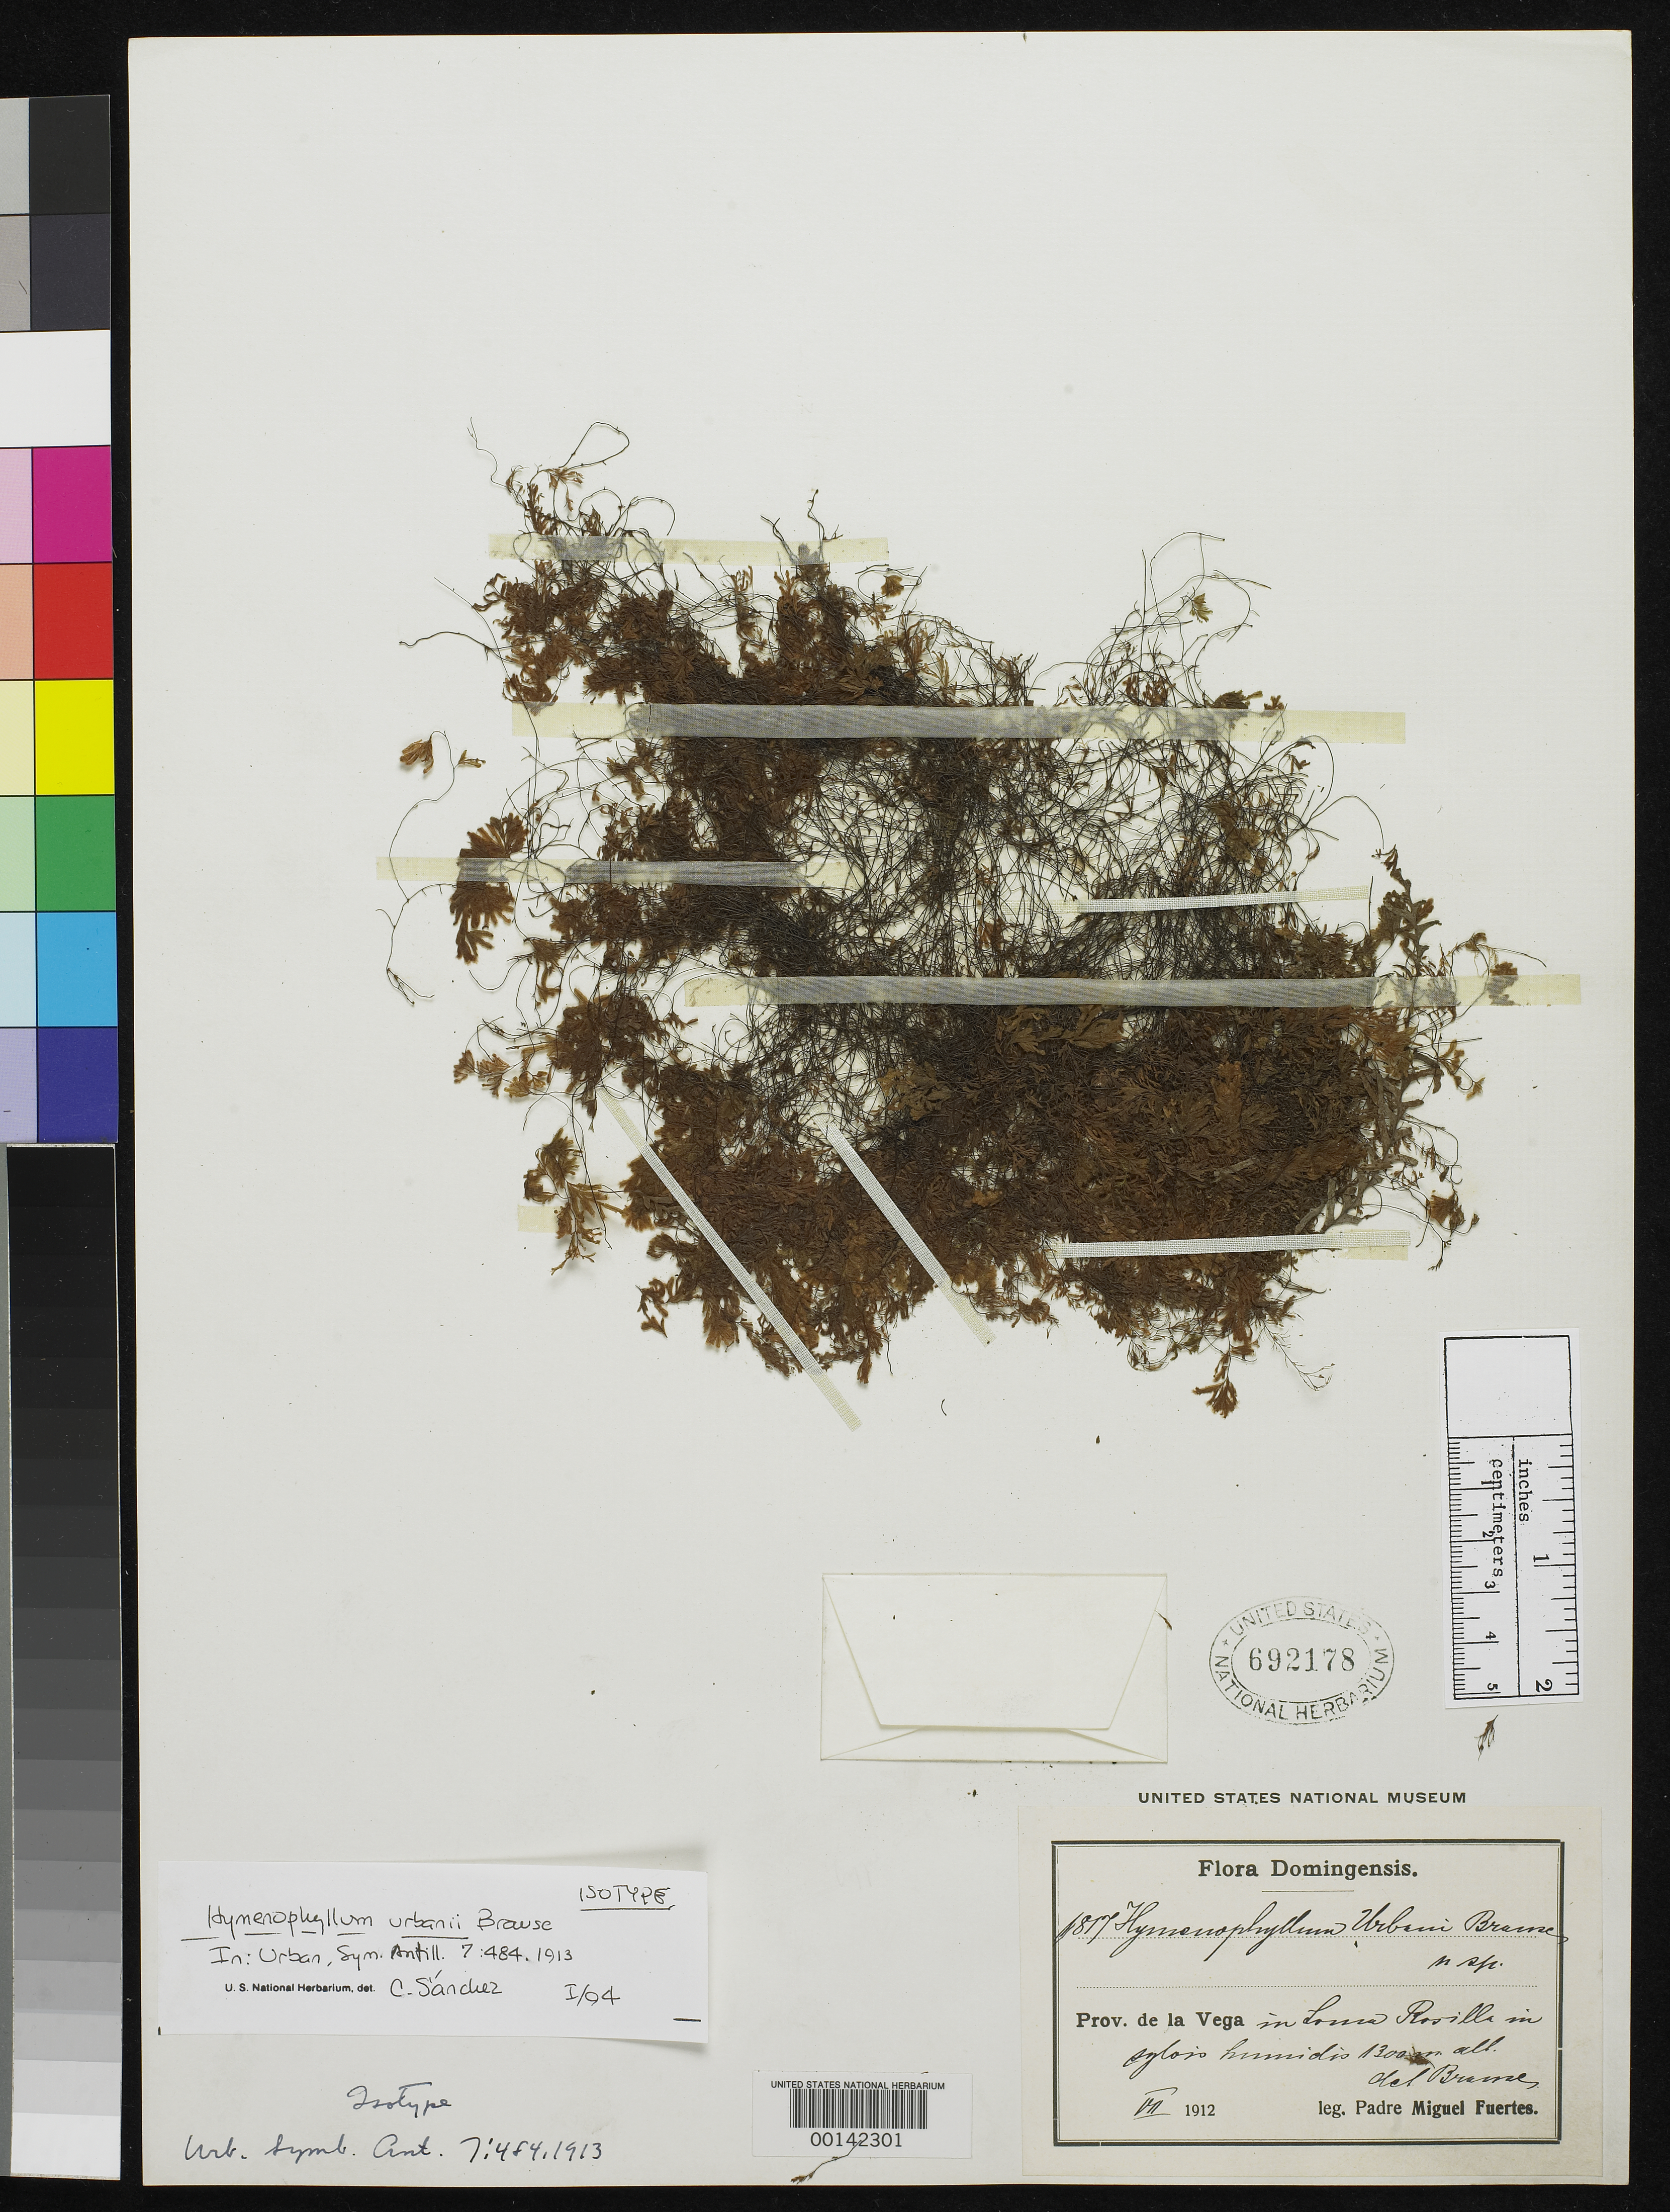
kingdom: Plantae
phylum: Tracheophyta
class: Polypodiopsida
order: Hymenophyllales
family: Hymenophyllaceae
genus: Hymenophyllum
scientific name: Hymenophyllum urbanii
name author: Brause in Urb.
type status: Isotype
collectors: M. D. Fuertes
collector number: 1817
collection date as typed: Jul 1912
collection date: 1912-07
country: Dominican Republic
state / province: La Vega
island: Hispaniola Island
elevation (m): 1300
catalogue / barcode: US 692178